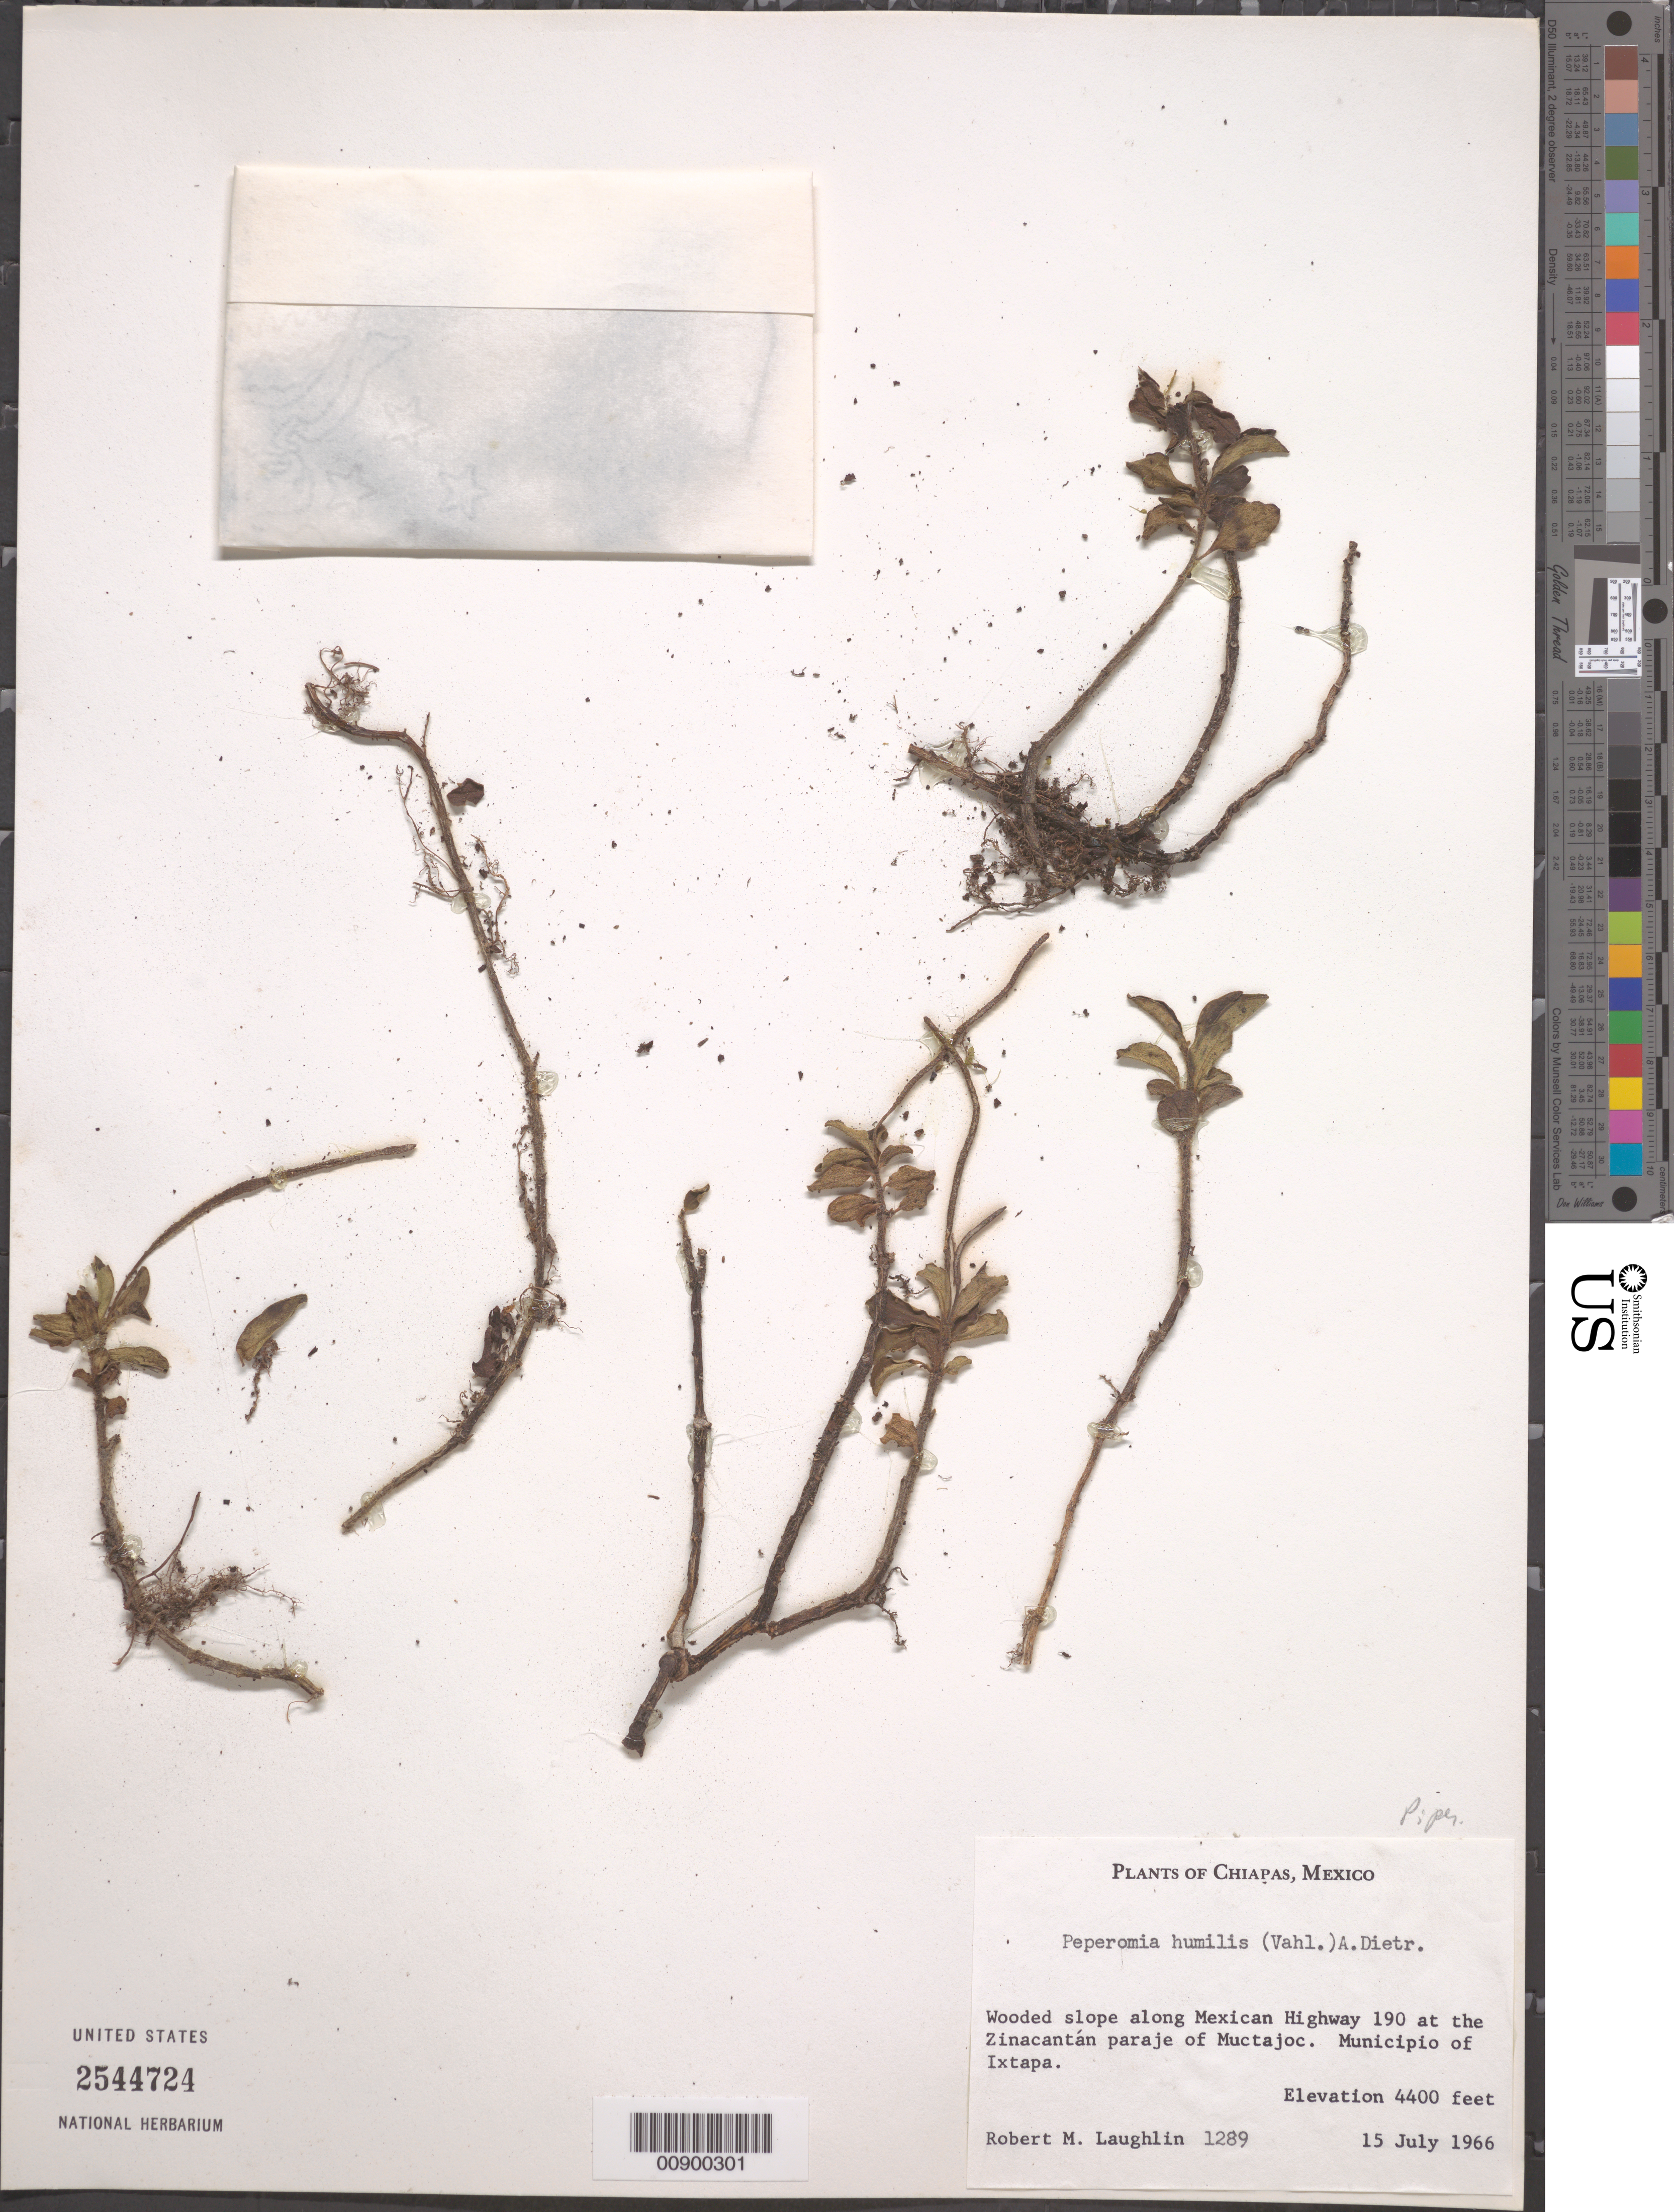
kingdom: Plantae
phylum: Tracheophyta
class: Magnoliopsida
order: Piperales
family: Piperaceae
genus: Peperomia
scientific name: Peperomia humilis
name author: (Vahl) A. Dietr.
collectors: R. M. Laughlin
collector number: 1289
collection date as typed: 15 Jul 1966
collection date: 1966-07-15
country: Mexico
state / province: Chiapas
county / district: Ixtapa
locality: Along Mexican Highway 190 at the Zinacantán paraje of Muctajoc. Municipio of Ixtapa, Chiapas.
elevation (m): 1341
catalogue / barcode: US 2544724